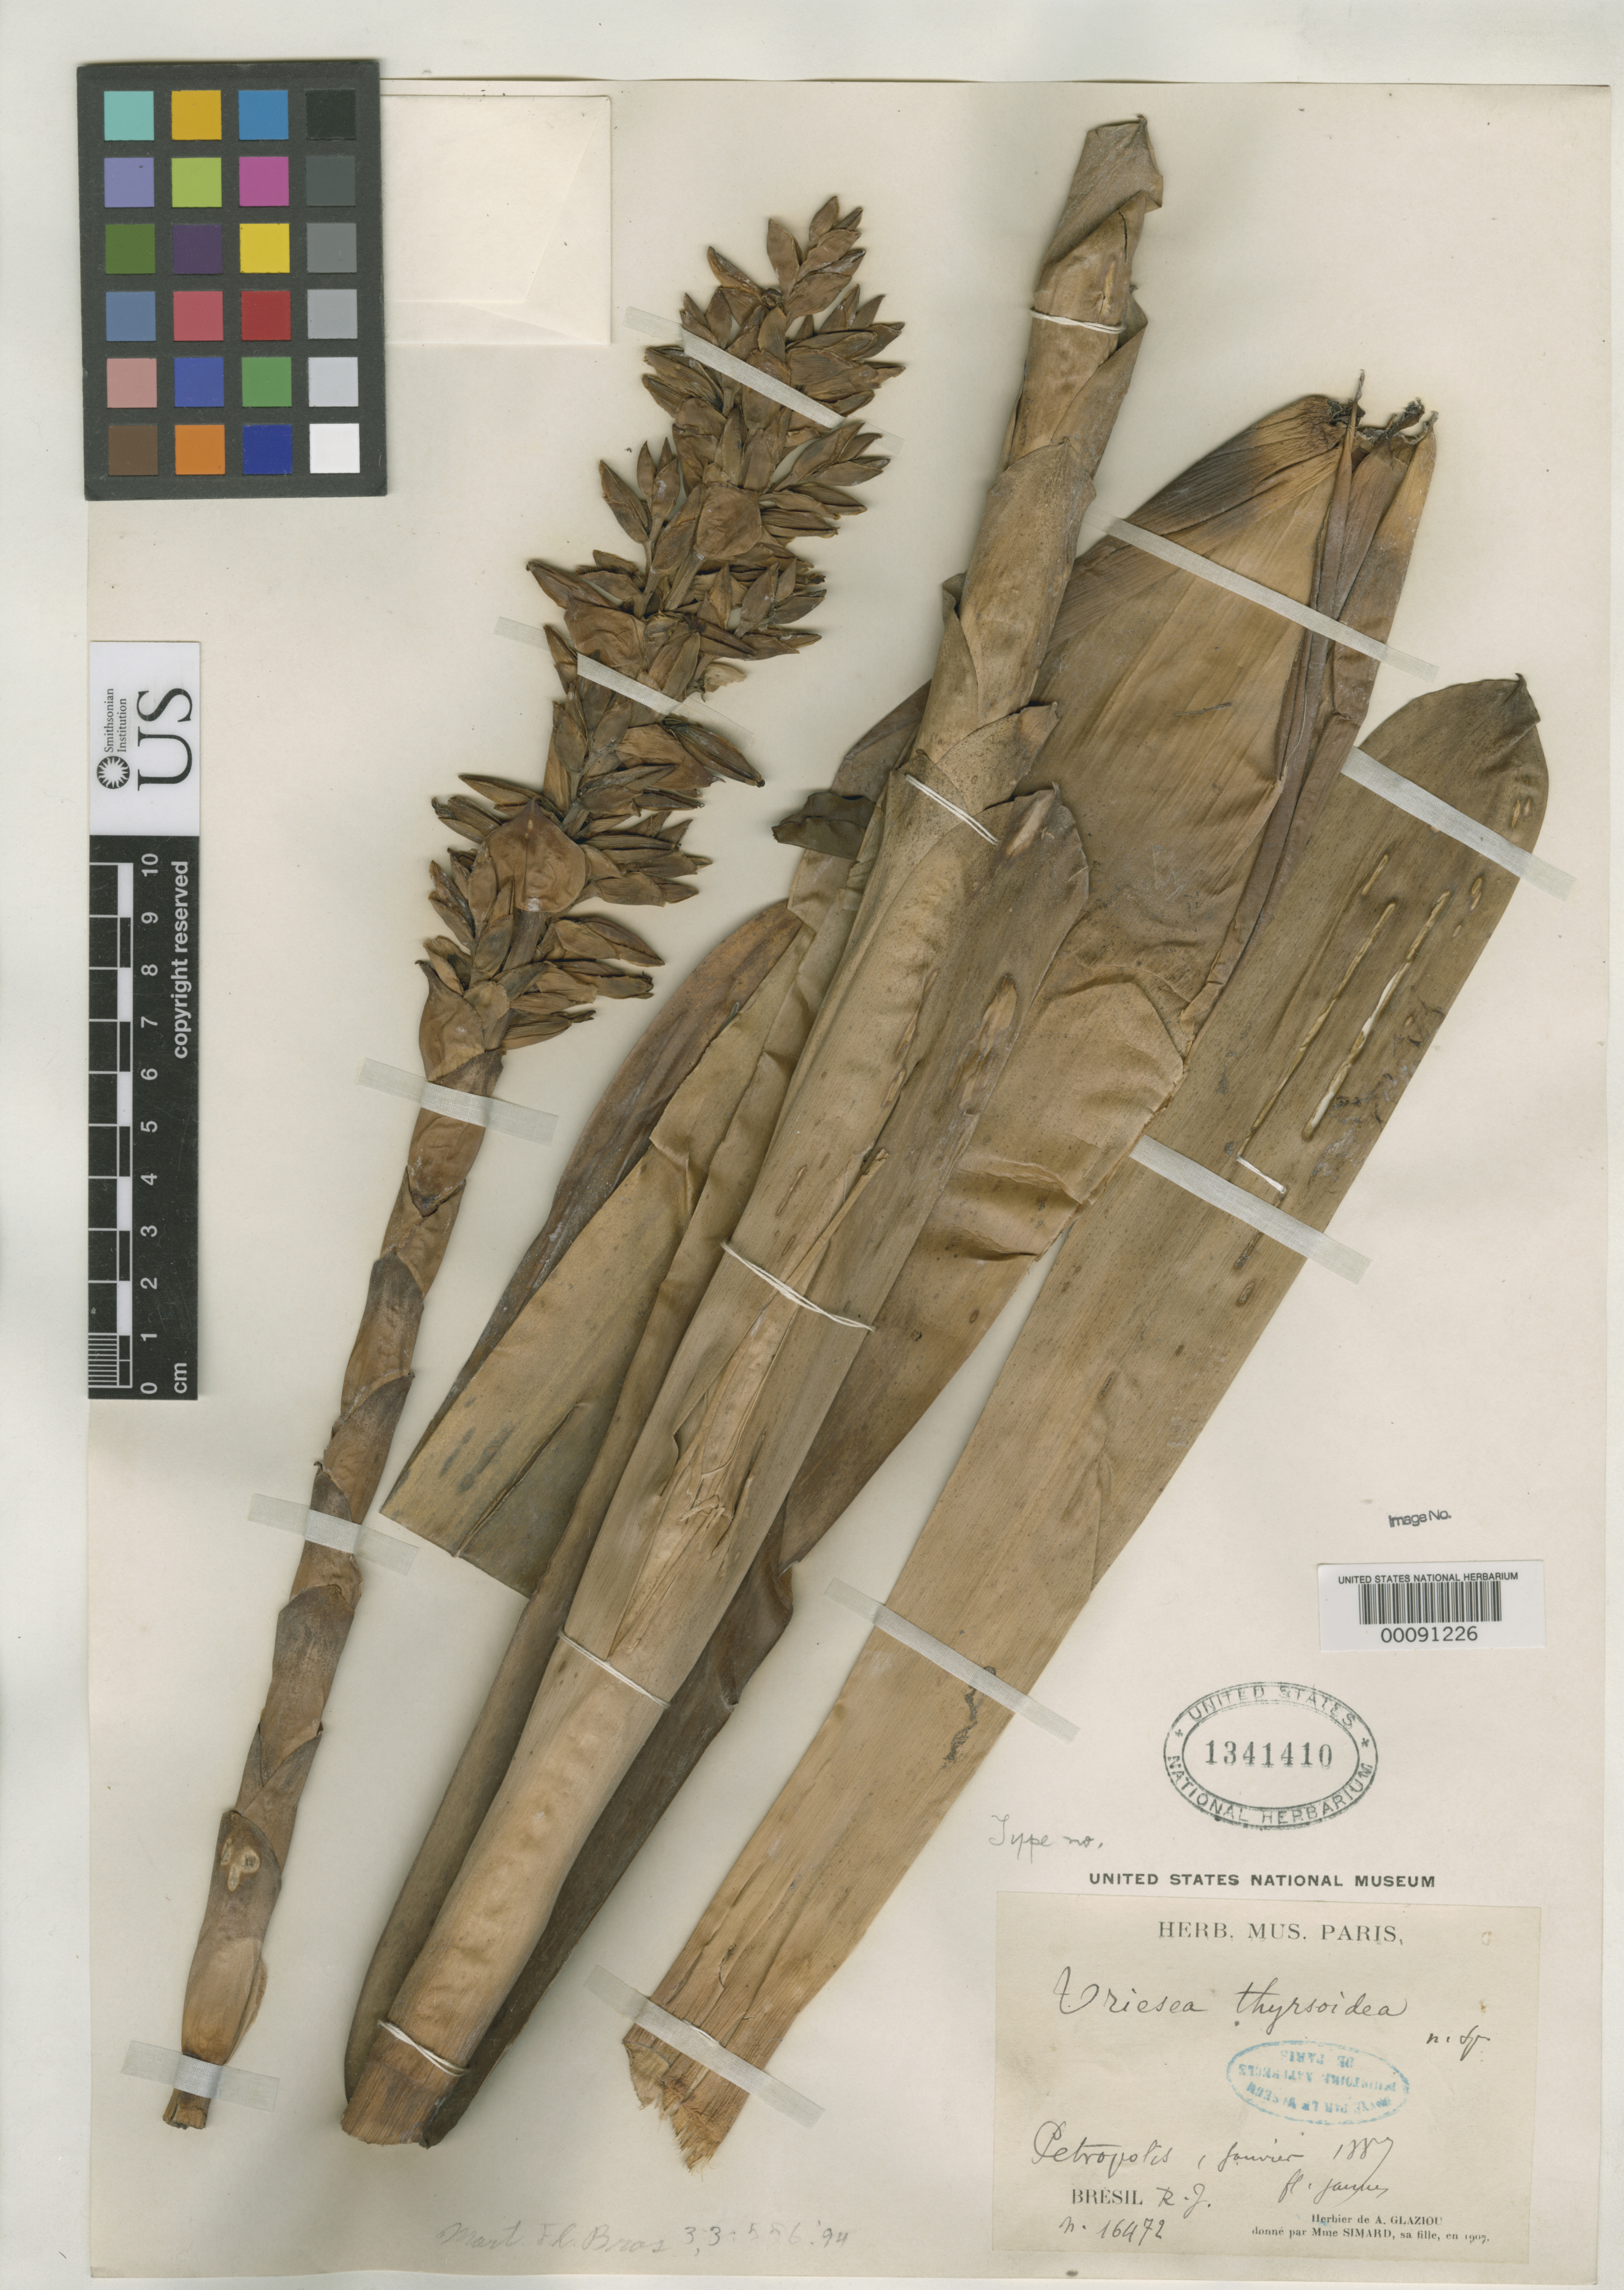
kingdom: Plantae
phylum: Tracheophyta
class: Liliopsida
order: Poales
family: Bromeliaceae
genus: Vriesea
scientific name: Vriesea thyrsoidea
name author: Mez in Mart.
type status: Isotype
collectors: A. F. M. Glaziou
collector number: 16472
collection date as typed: Jan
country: Brazil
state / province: Rio de Janeiro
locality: Near Petropolis.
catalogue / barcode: US 1341410